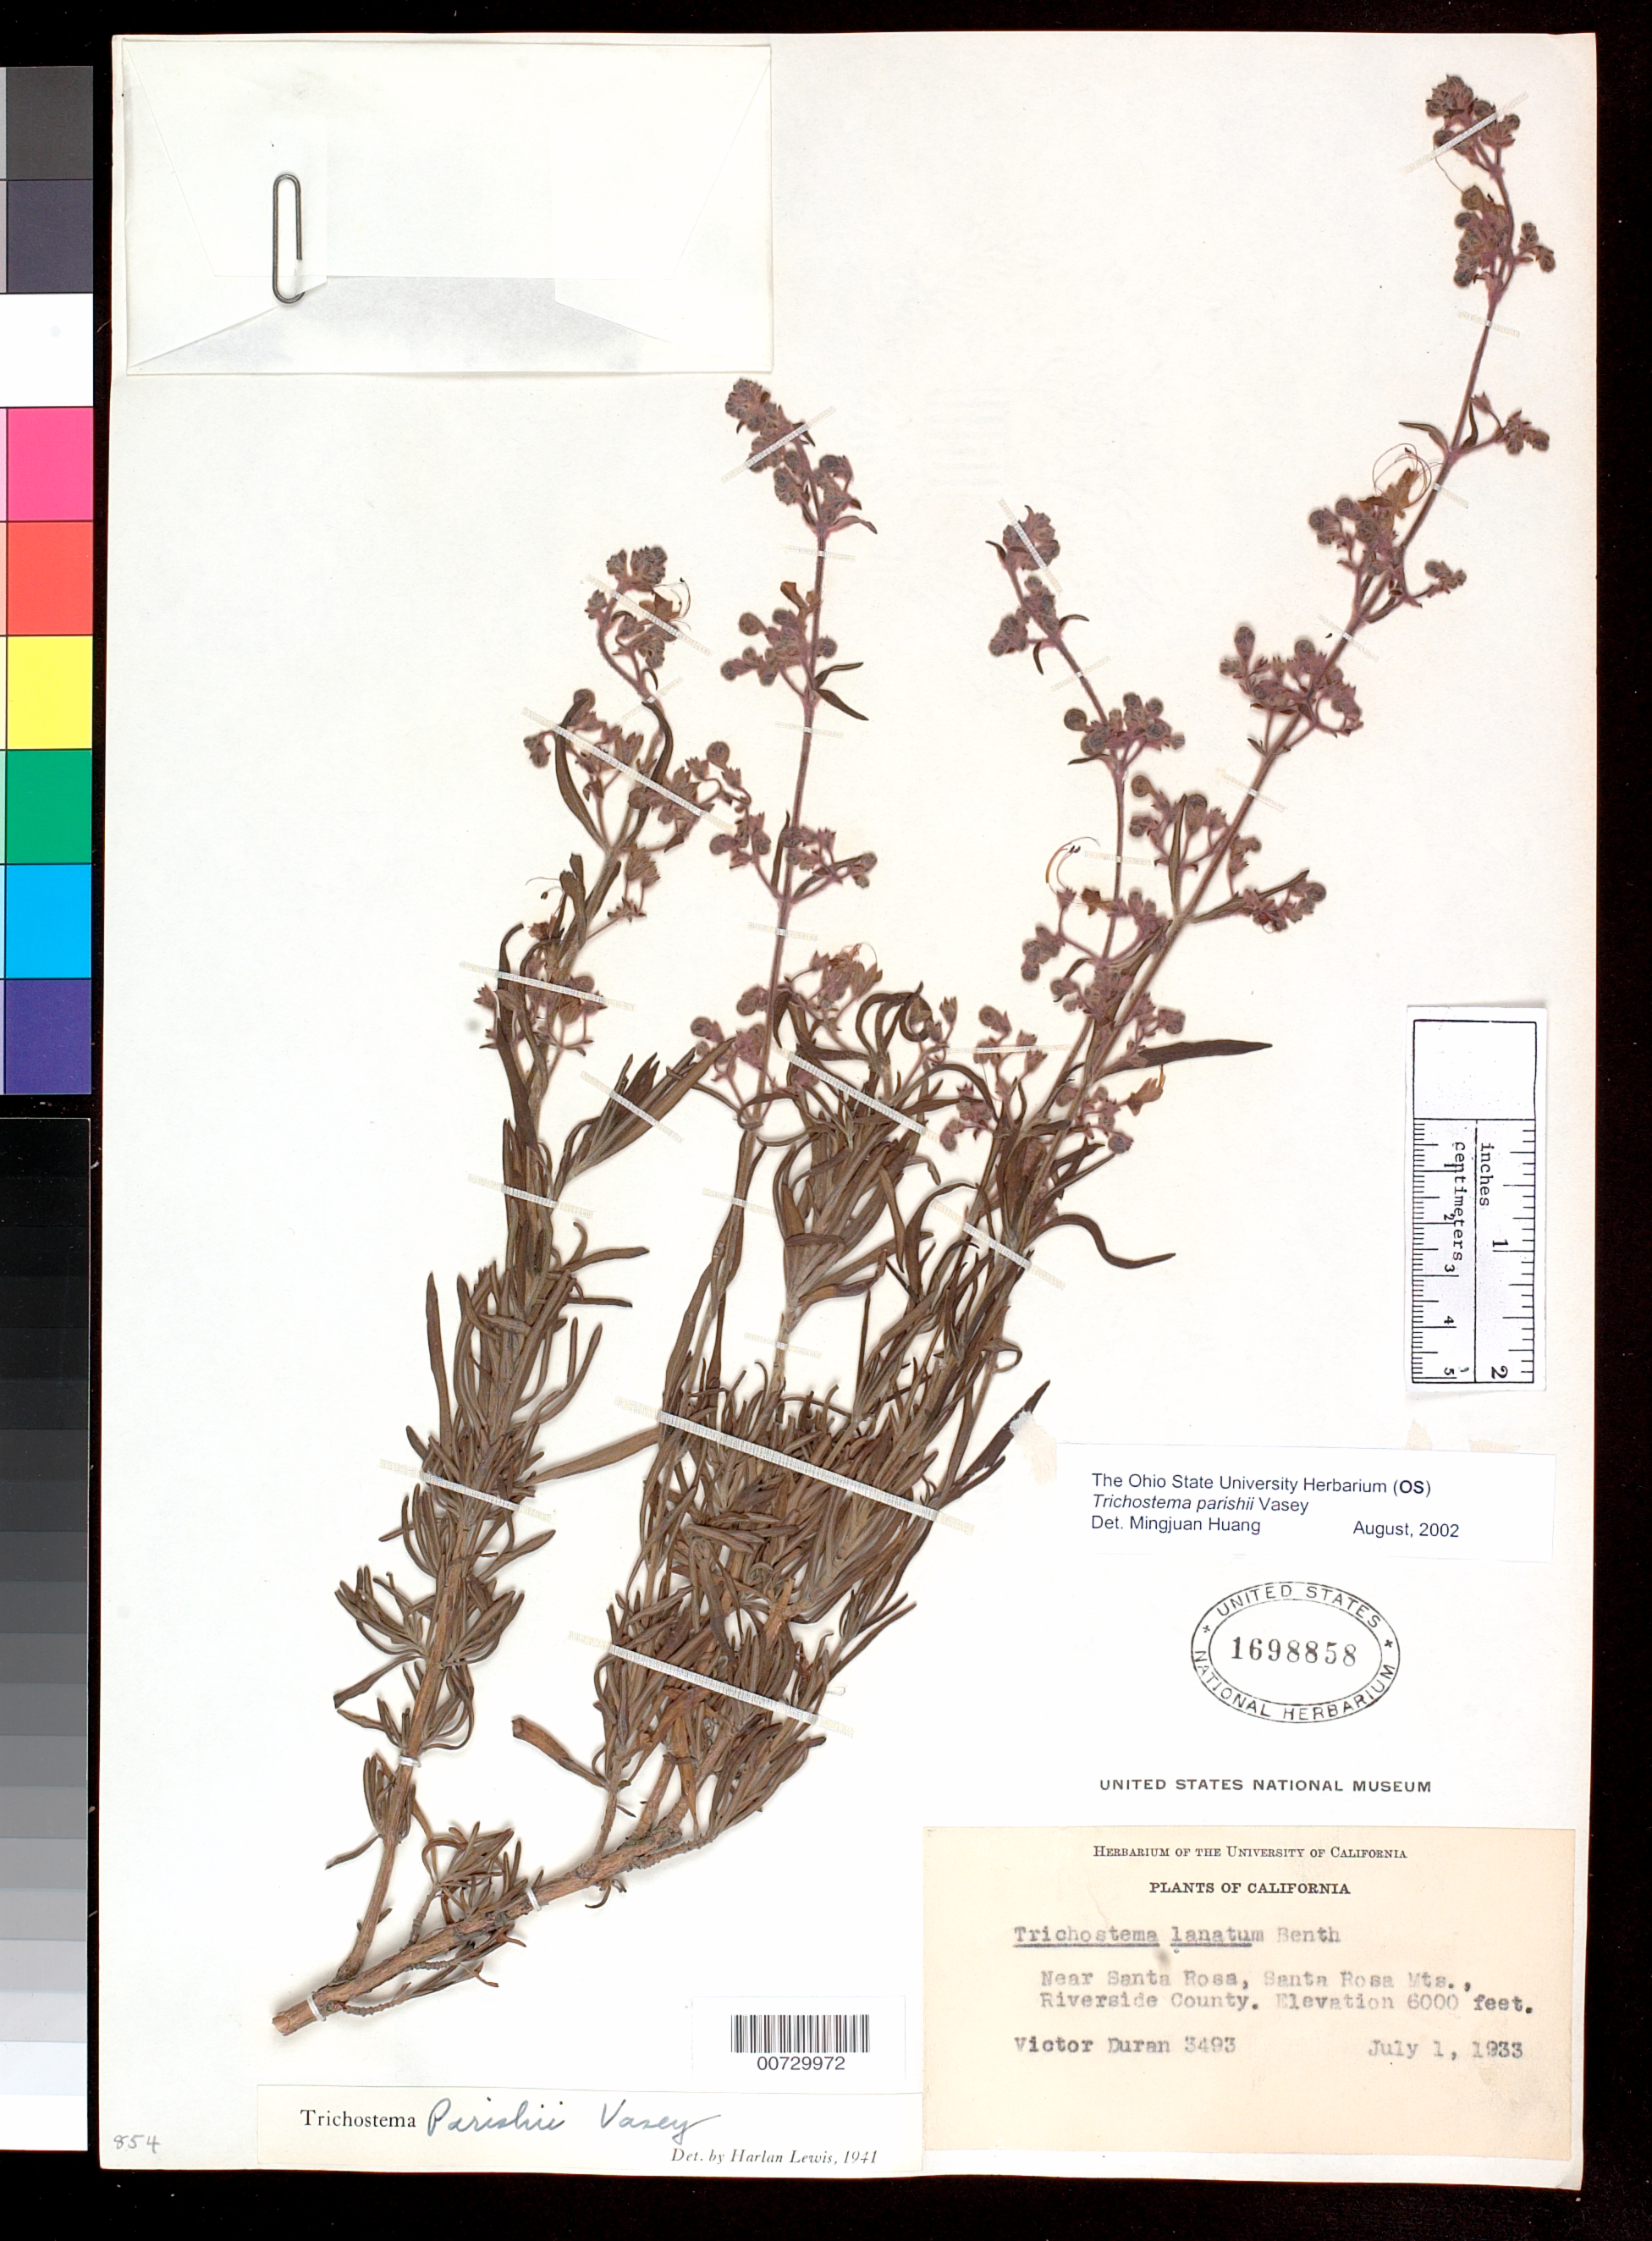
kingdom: Plantae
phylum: Tracheophyta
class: Magnoliopsida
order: Lamiales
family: Lamiaceae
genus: Trichostema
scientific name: Trichostema parishii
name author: Vasey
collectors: V. Duran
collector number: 3493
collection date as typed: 1 Jul 1933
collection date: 1933-07-01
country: United States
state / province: California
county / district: Riverside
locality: Santa Rosa Mts.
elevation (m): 1829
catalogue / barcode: US 1698858